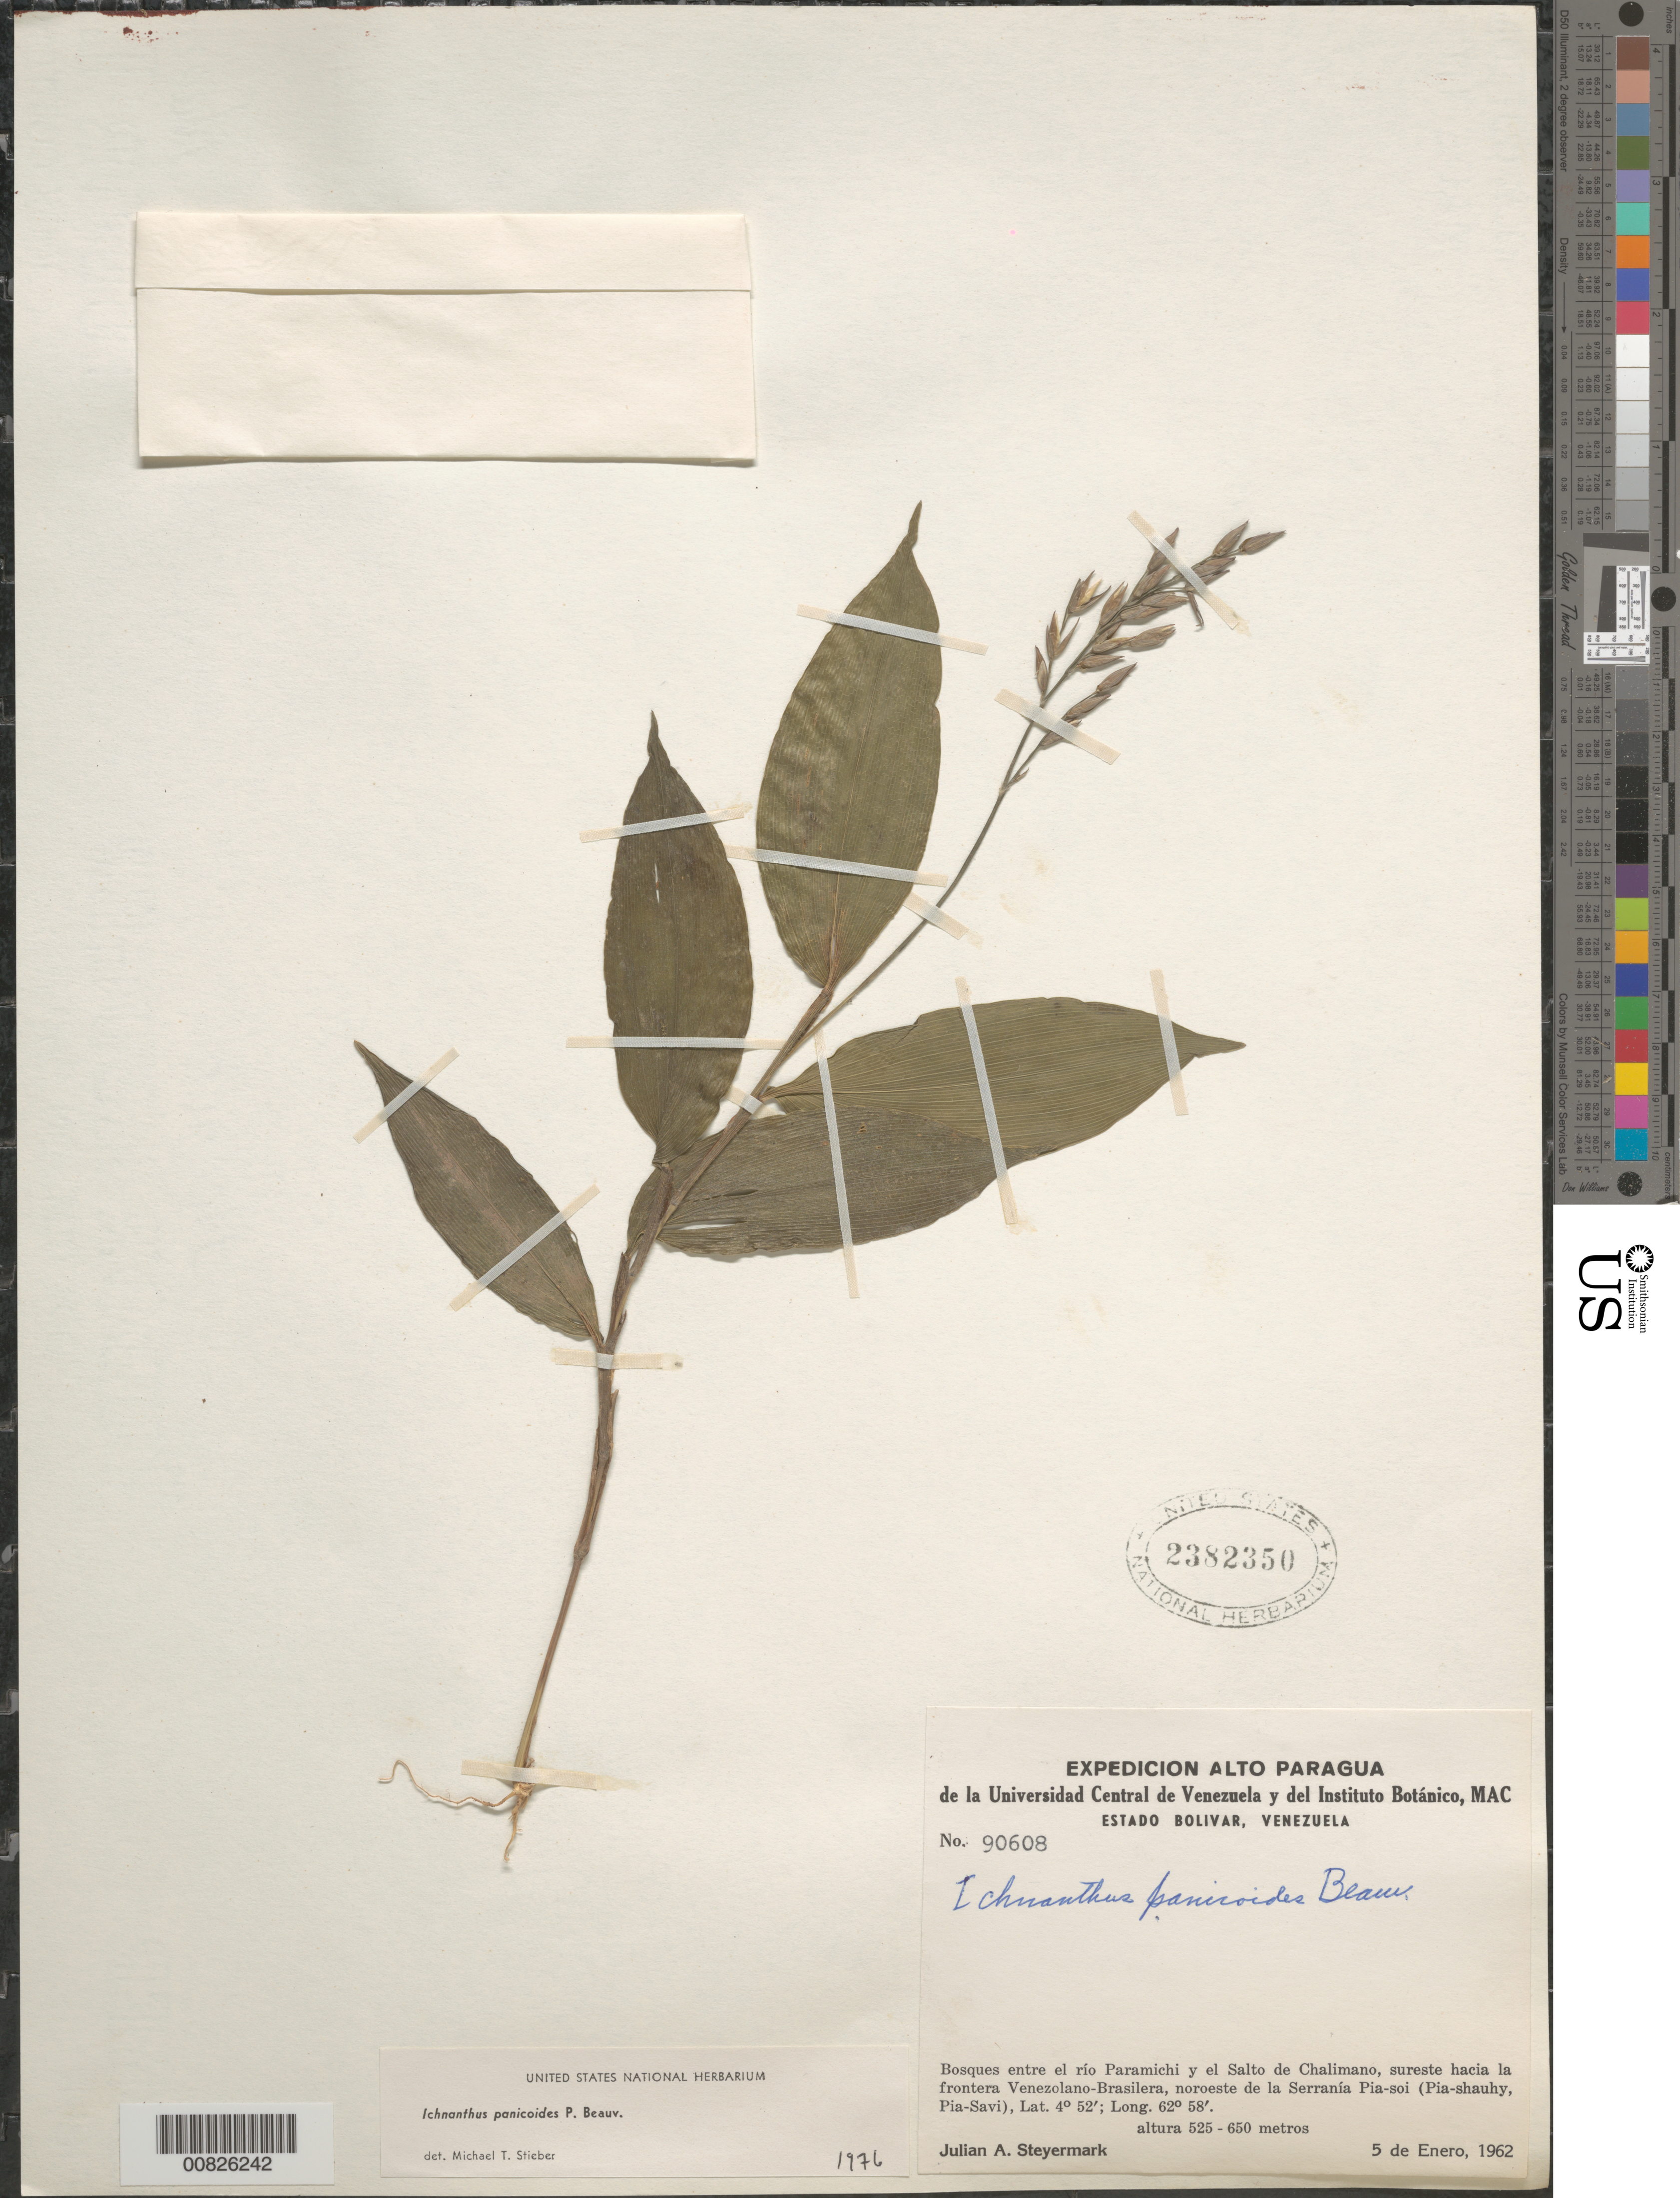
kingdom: Plantae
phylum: Tracheophyta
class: Liliopsida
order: Poales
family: Poaceae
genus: Ichnanthus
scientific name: Ichnanthus panicoides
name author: P. Beauv.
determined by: Stieber, M. T.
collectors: J. Steyermark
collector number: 90608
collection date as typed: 5-Jan-62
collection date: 1962-01-05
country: Venezuela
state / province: Bolívar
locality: Río Paramichi to Salto de Chalimano; NW of Serranía Pia-soi, SE of Venezuela-Brazil border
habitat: Forest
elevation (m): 525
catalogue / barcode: US 2382350